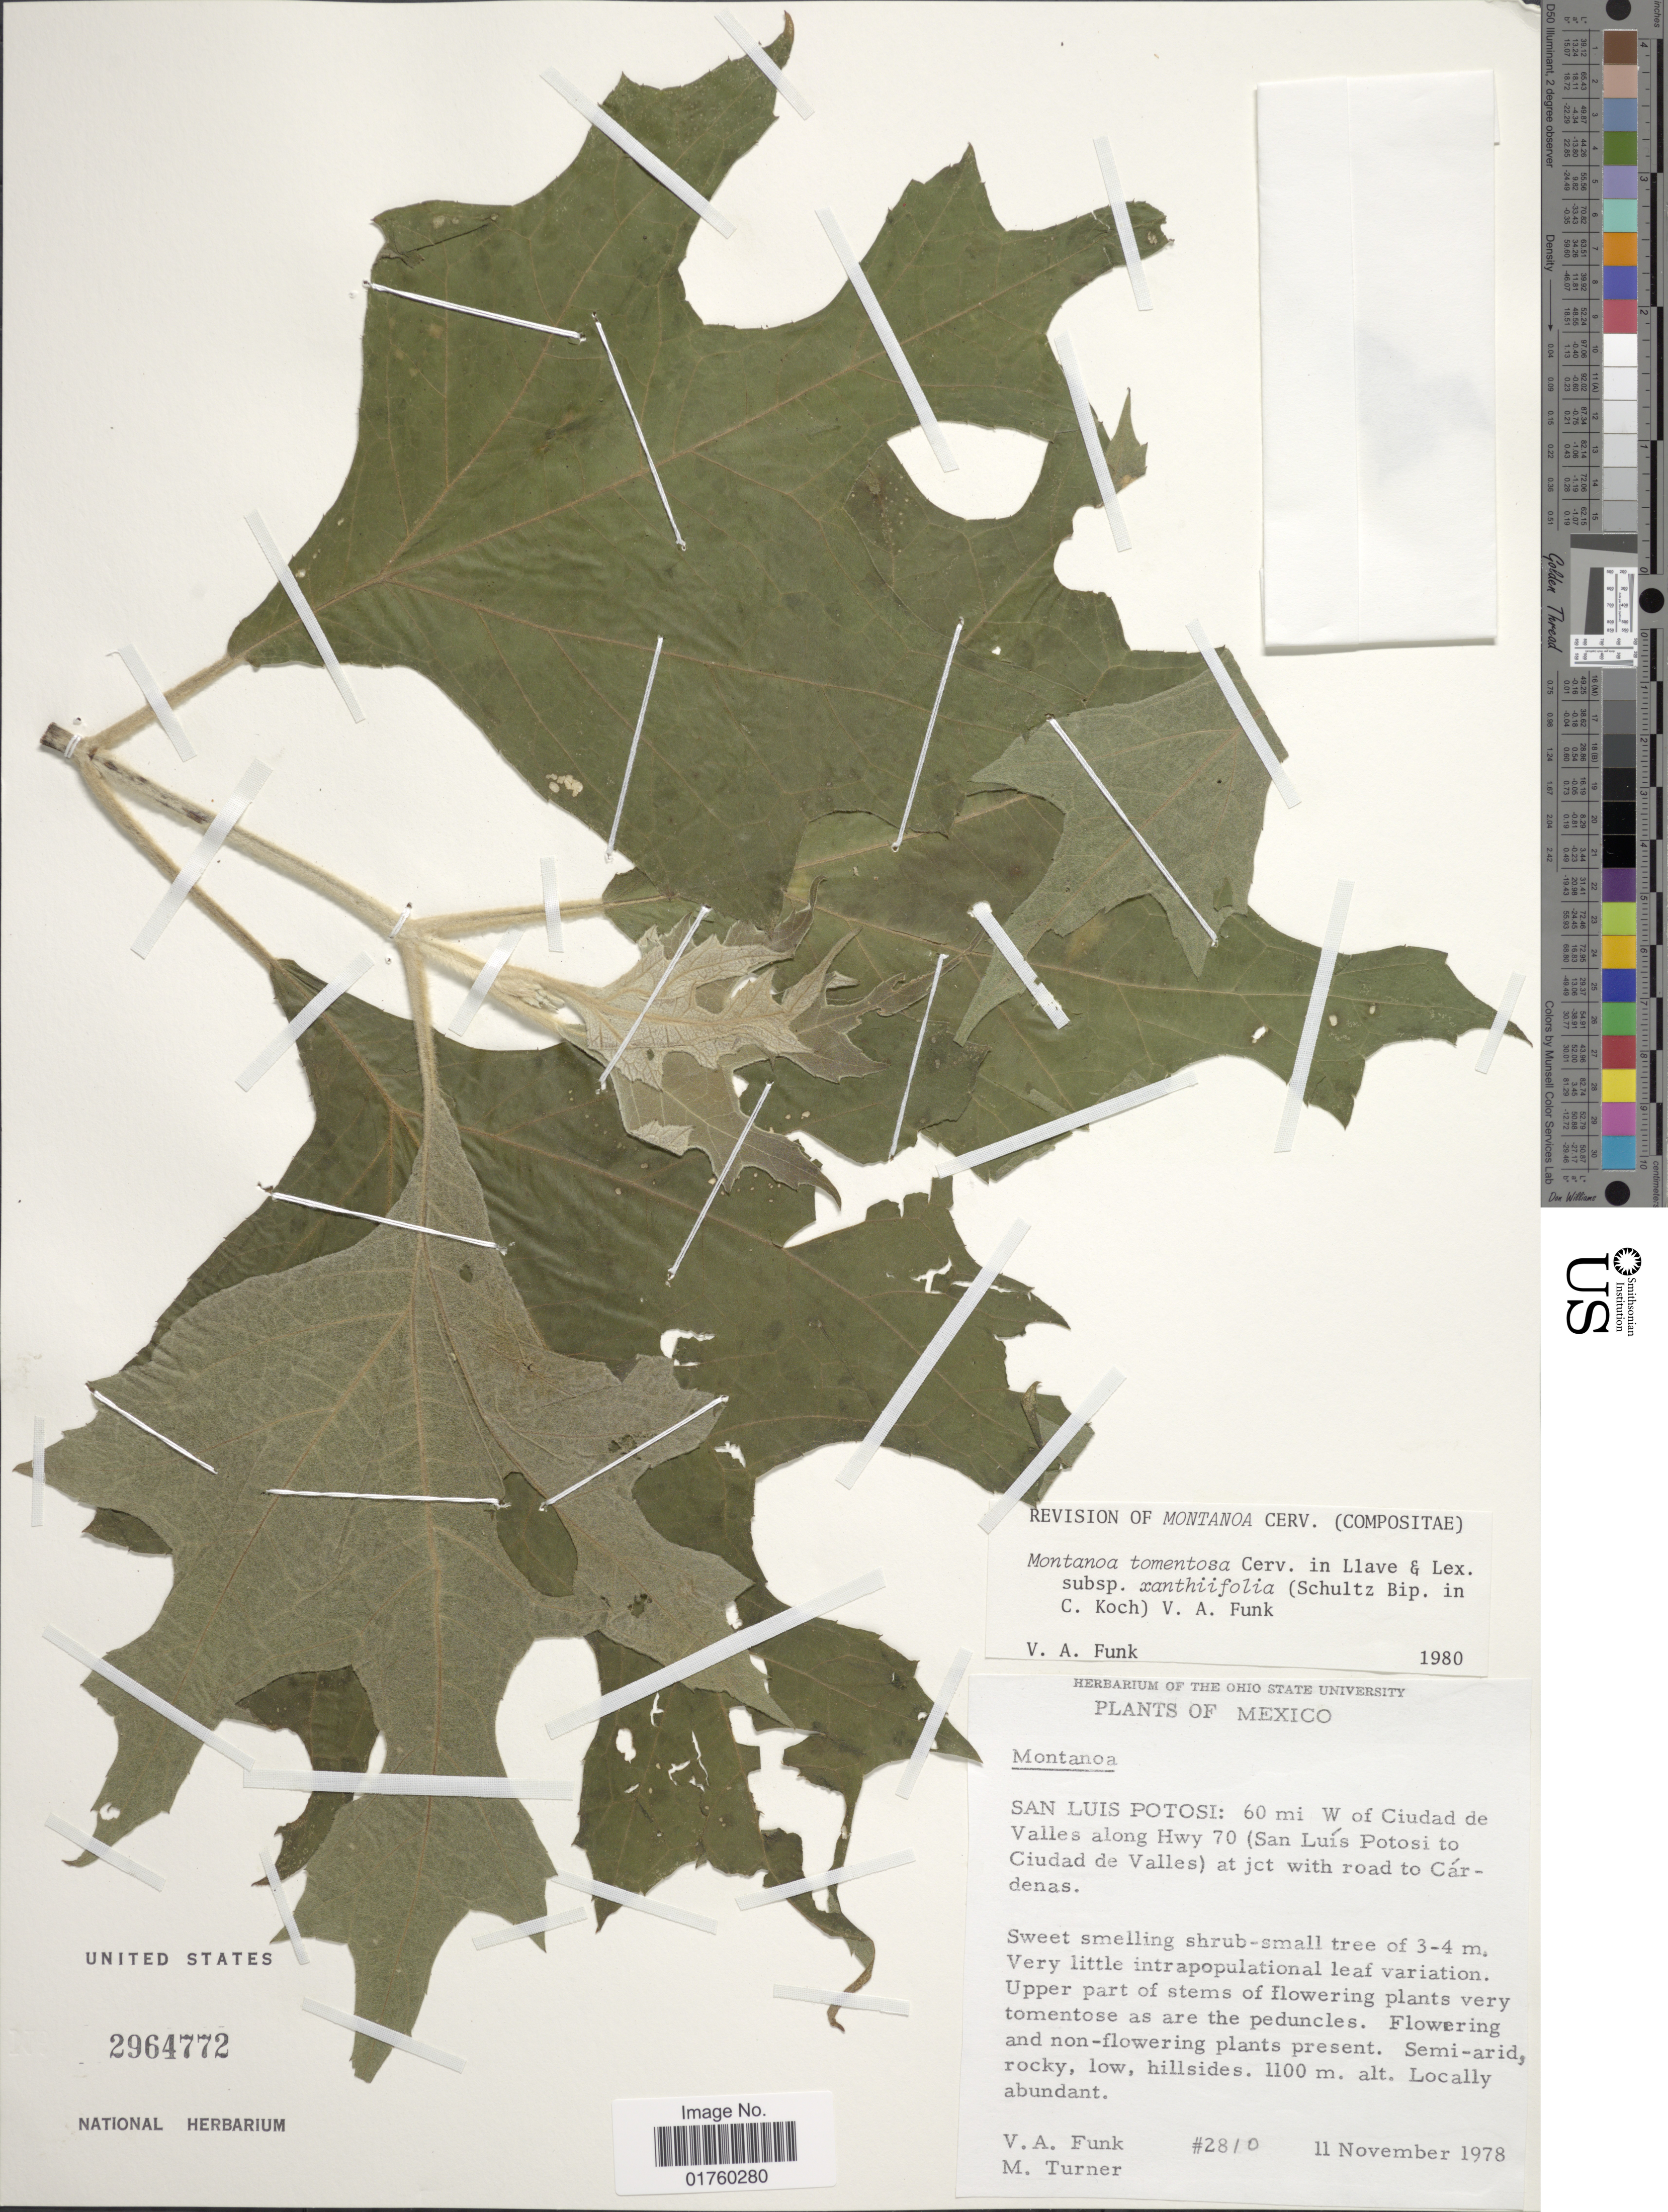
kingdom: Plantae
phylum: Tracheophyta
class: Magnoliopsida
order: Asterales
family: Asteraceae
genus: Montanoa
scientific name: Montanoa tomentosa subsp. xanthiifolia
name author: (Sch. Bip. in C. Koch) V.A. Funk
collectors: V. Funk & M. Turner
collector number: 2810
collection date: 1978-11-11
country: Mexico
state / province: San Luis Potosí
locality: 60 mi W of Ciudad de Valles along Hwy 70 (San Luis Potosi to Ciudad de Valles) at jct with road to Cardenas.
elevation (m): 1100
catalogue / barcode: US 2964772